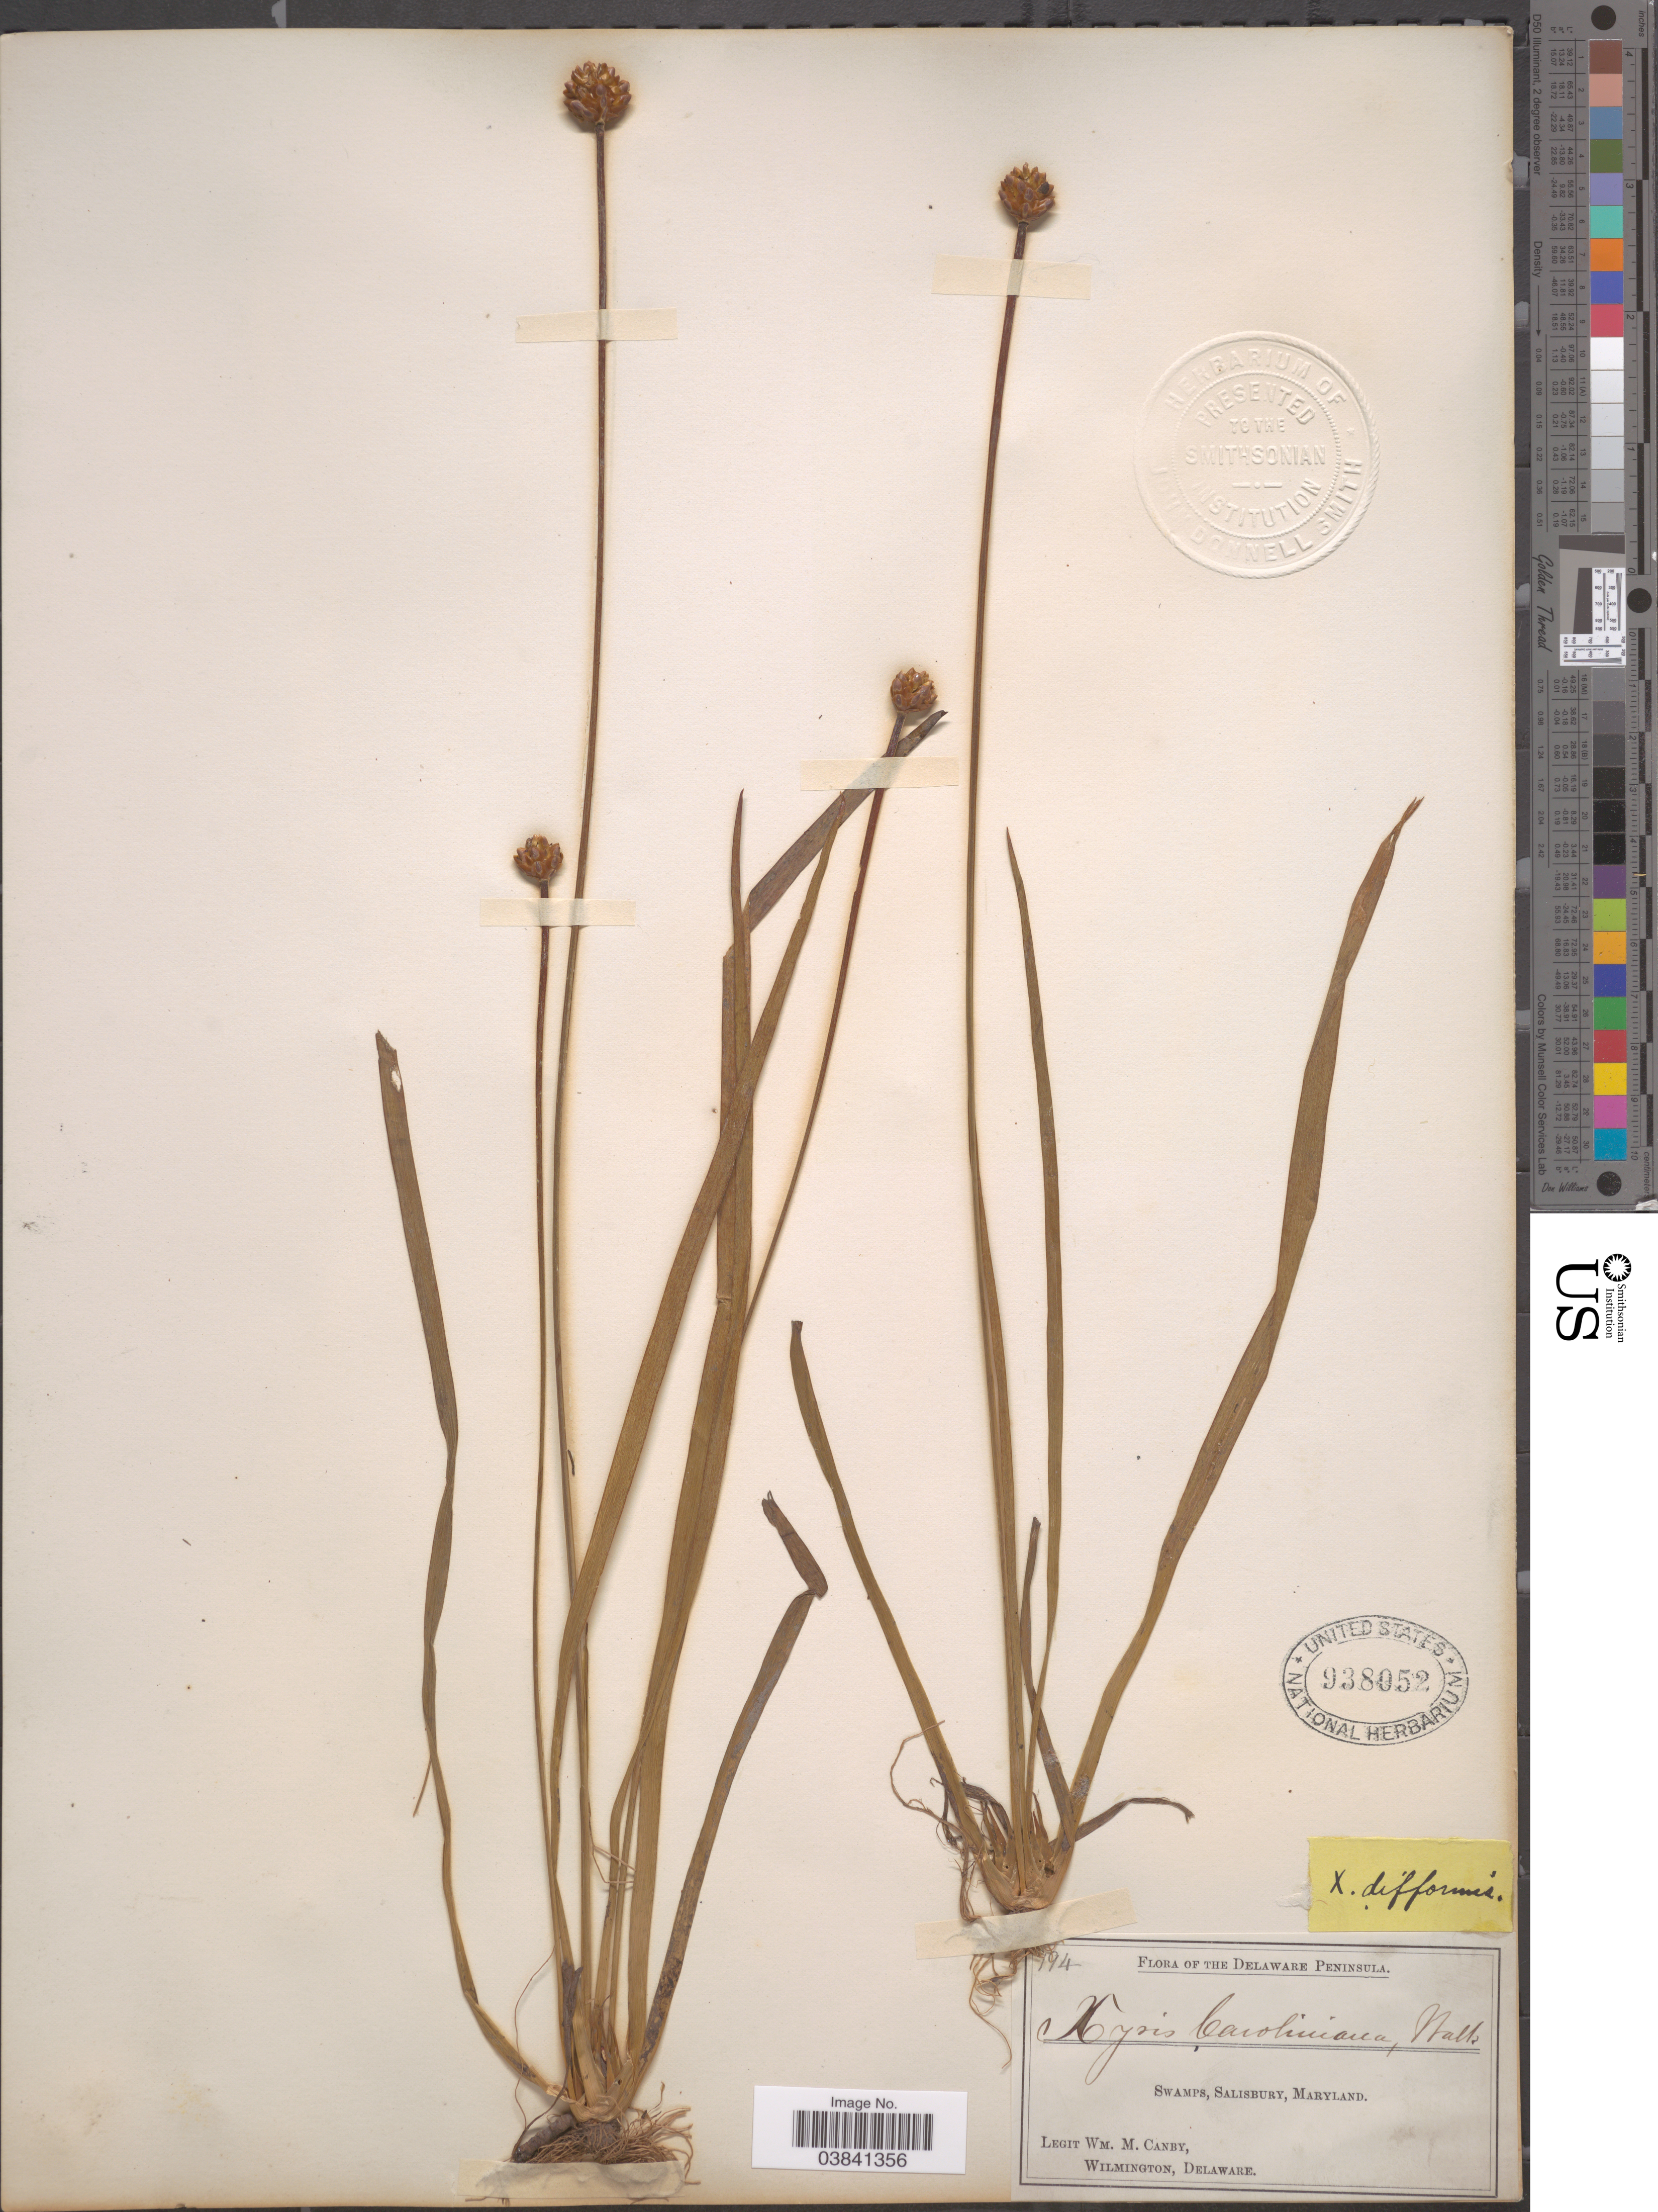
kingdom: Plantae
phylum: Tracheophyta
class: Liliopsida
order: Poales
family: Xyridaceae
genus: Xyris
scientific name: Xyris difformis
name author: Chapm.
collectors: W. M. Canby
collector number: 794*?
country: United States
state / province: Maryland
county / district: Wicomico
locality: Delaware Peninsula. Salisbury.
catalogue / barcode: US 938052